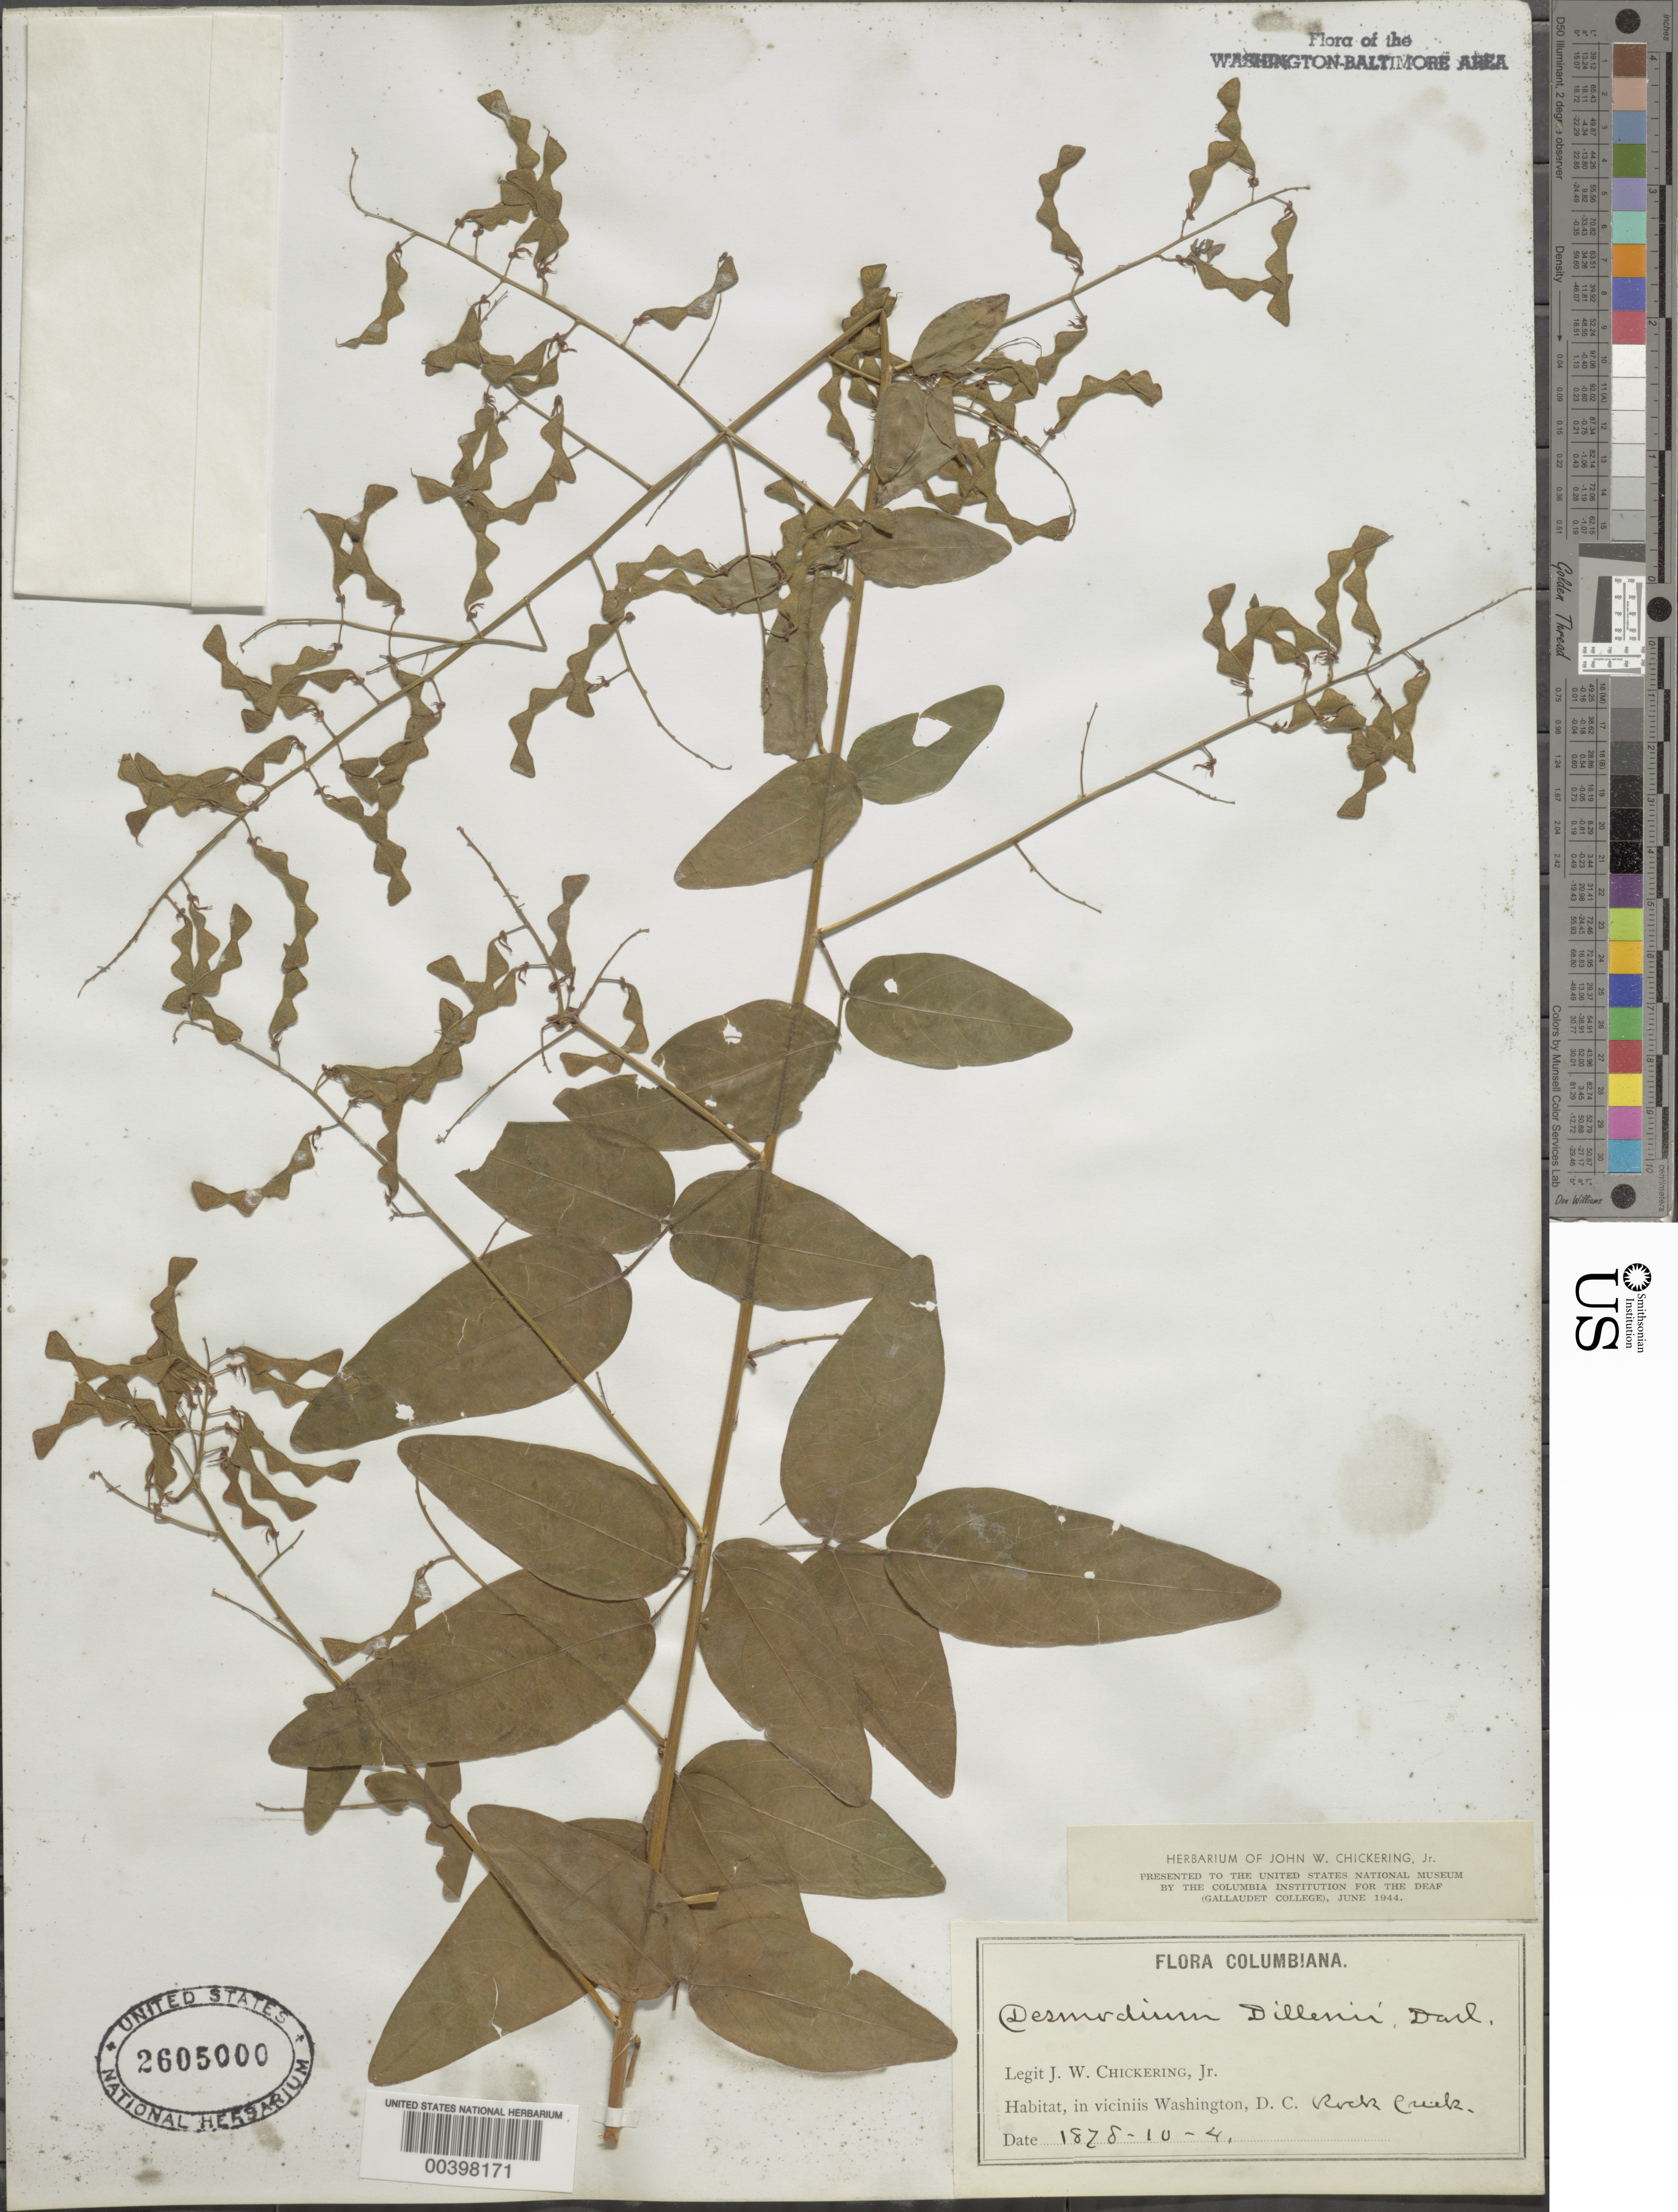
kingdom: Plantae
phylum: Tracheophyta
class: Magnoliopsida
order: Fabales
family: Fabaceae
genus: Desmodium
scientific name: Desmodium perplexum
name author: B.G. Schub.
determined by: Strong, Mark T., (BOT), Smithsonian Institution - National Museum of Natural History (UNITED STATES)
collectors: J. W. Chickering Jr.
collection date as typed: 10 Apr 1878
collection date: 1878-04-10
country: United States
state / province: District of Columbia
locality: Rock Creek Rock Creek Park and vicinity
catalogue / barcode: US 2605000